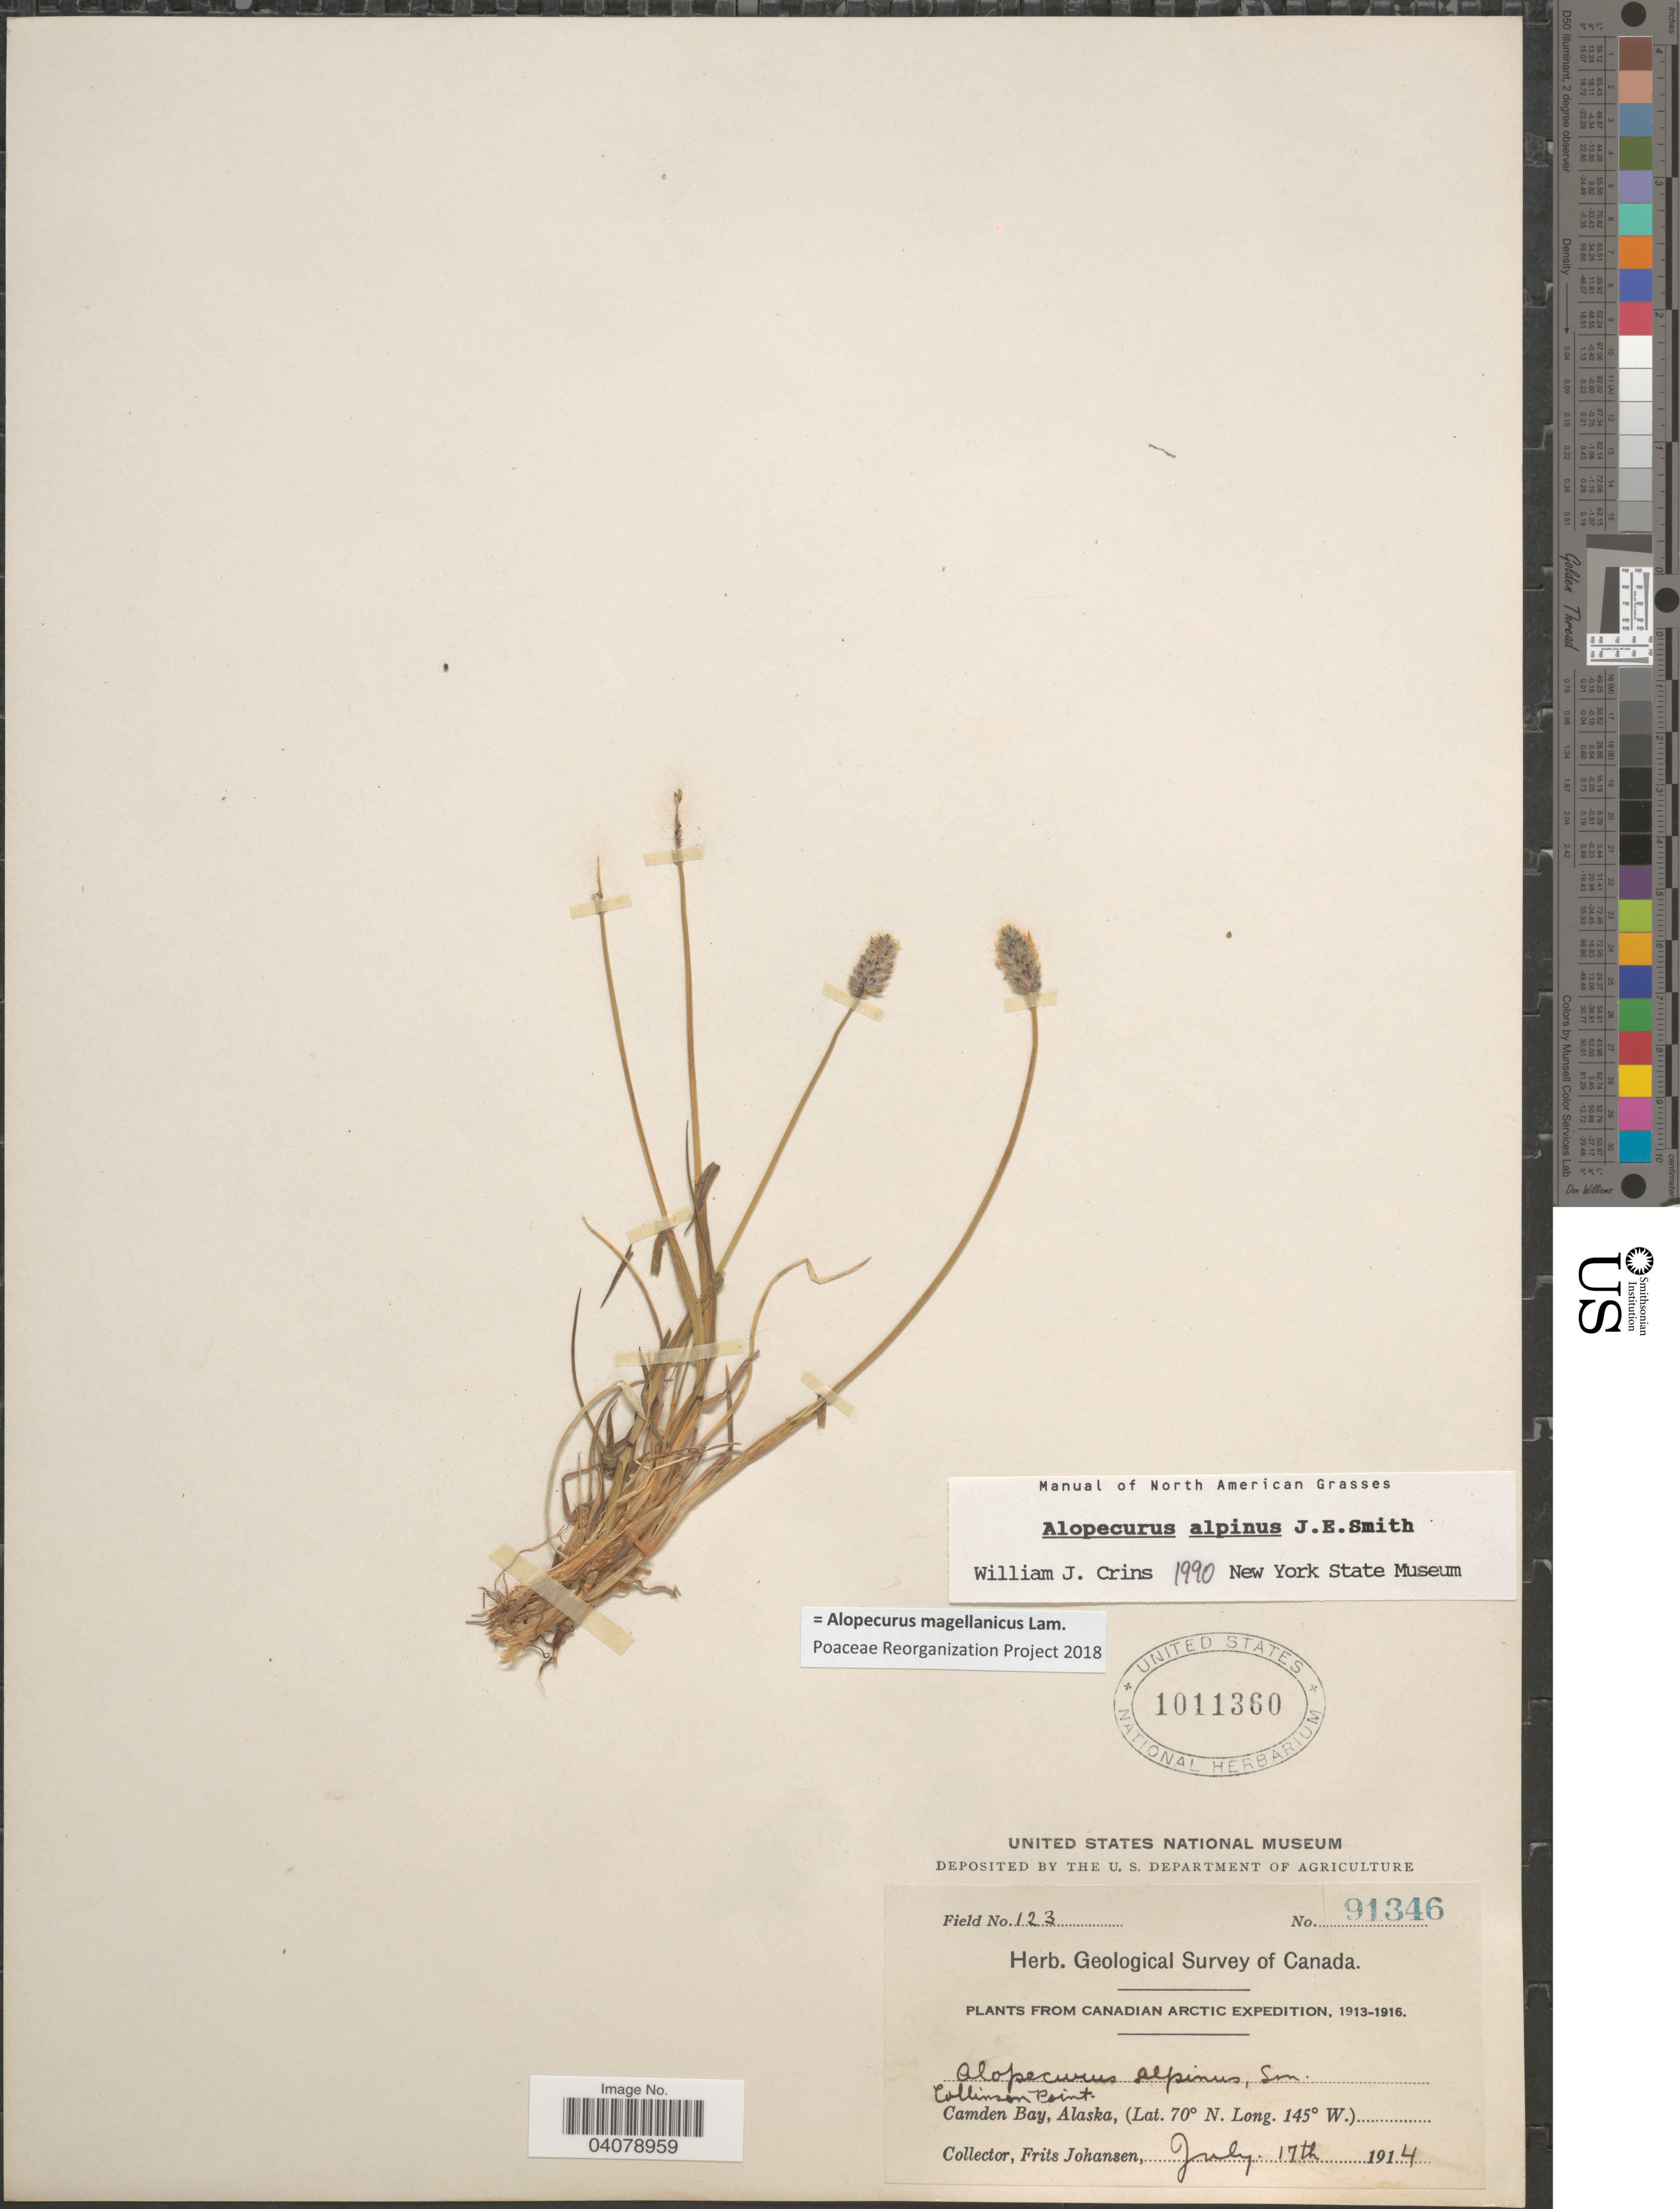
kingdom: Plantae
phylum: Tracheophyta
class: Liliopsida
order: Poales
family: Poaceae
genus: Alopecurus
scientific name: Alopecurus magellanicus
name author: Lam.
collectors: F. Johansen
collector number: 123/91346?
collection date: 1914-07-17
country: United States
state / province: Alaska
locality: Herb. Geological Survey of Canada. Canadian Arctic Expedition, 1913-1916. Collinson Point. Camden Bay.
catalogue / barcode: US 1011360